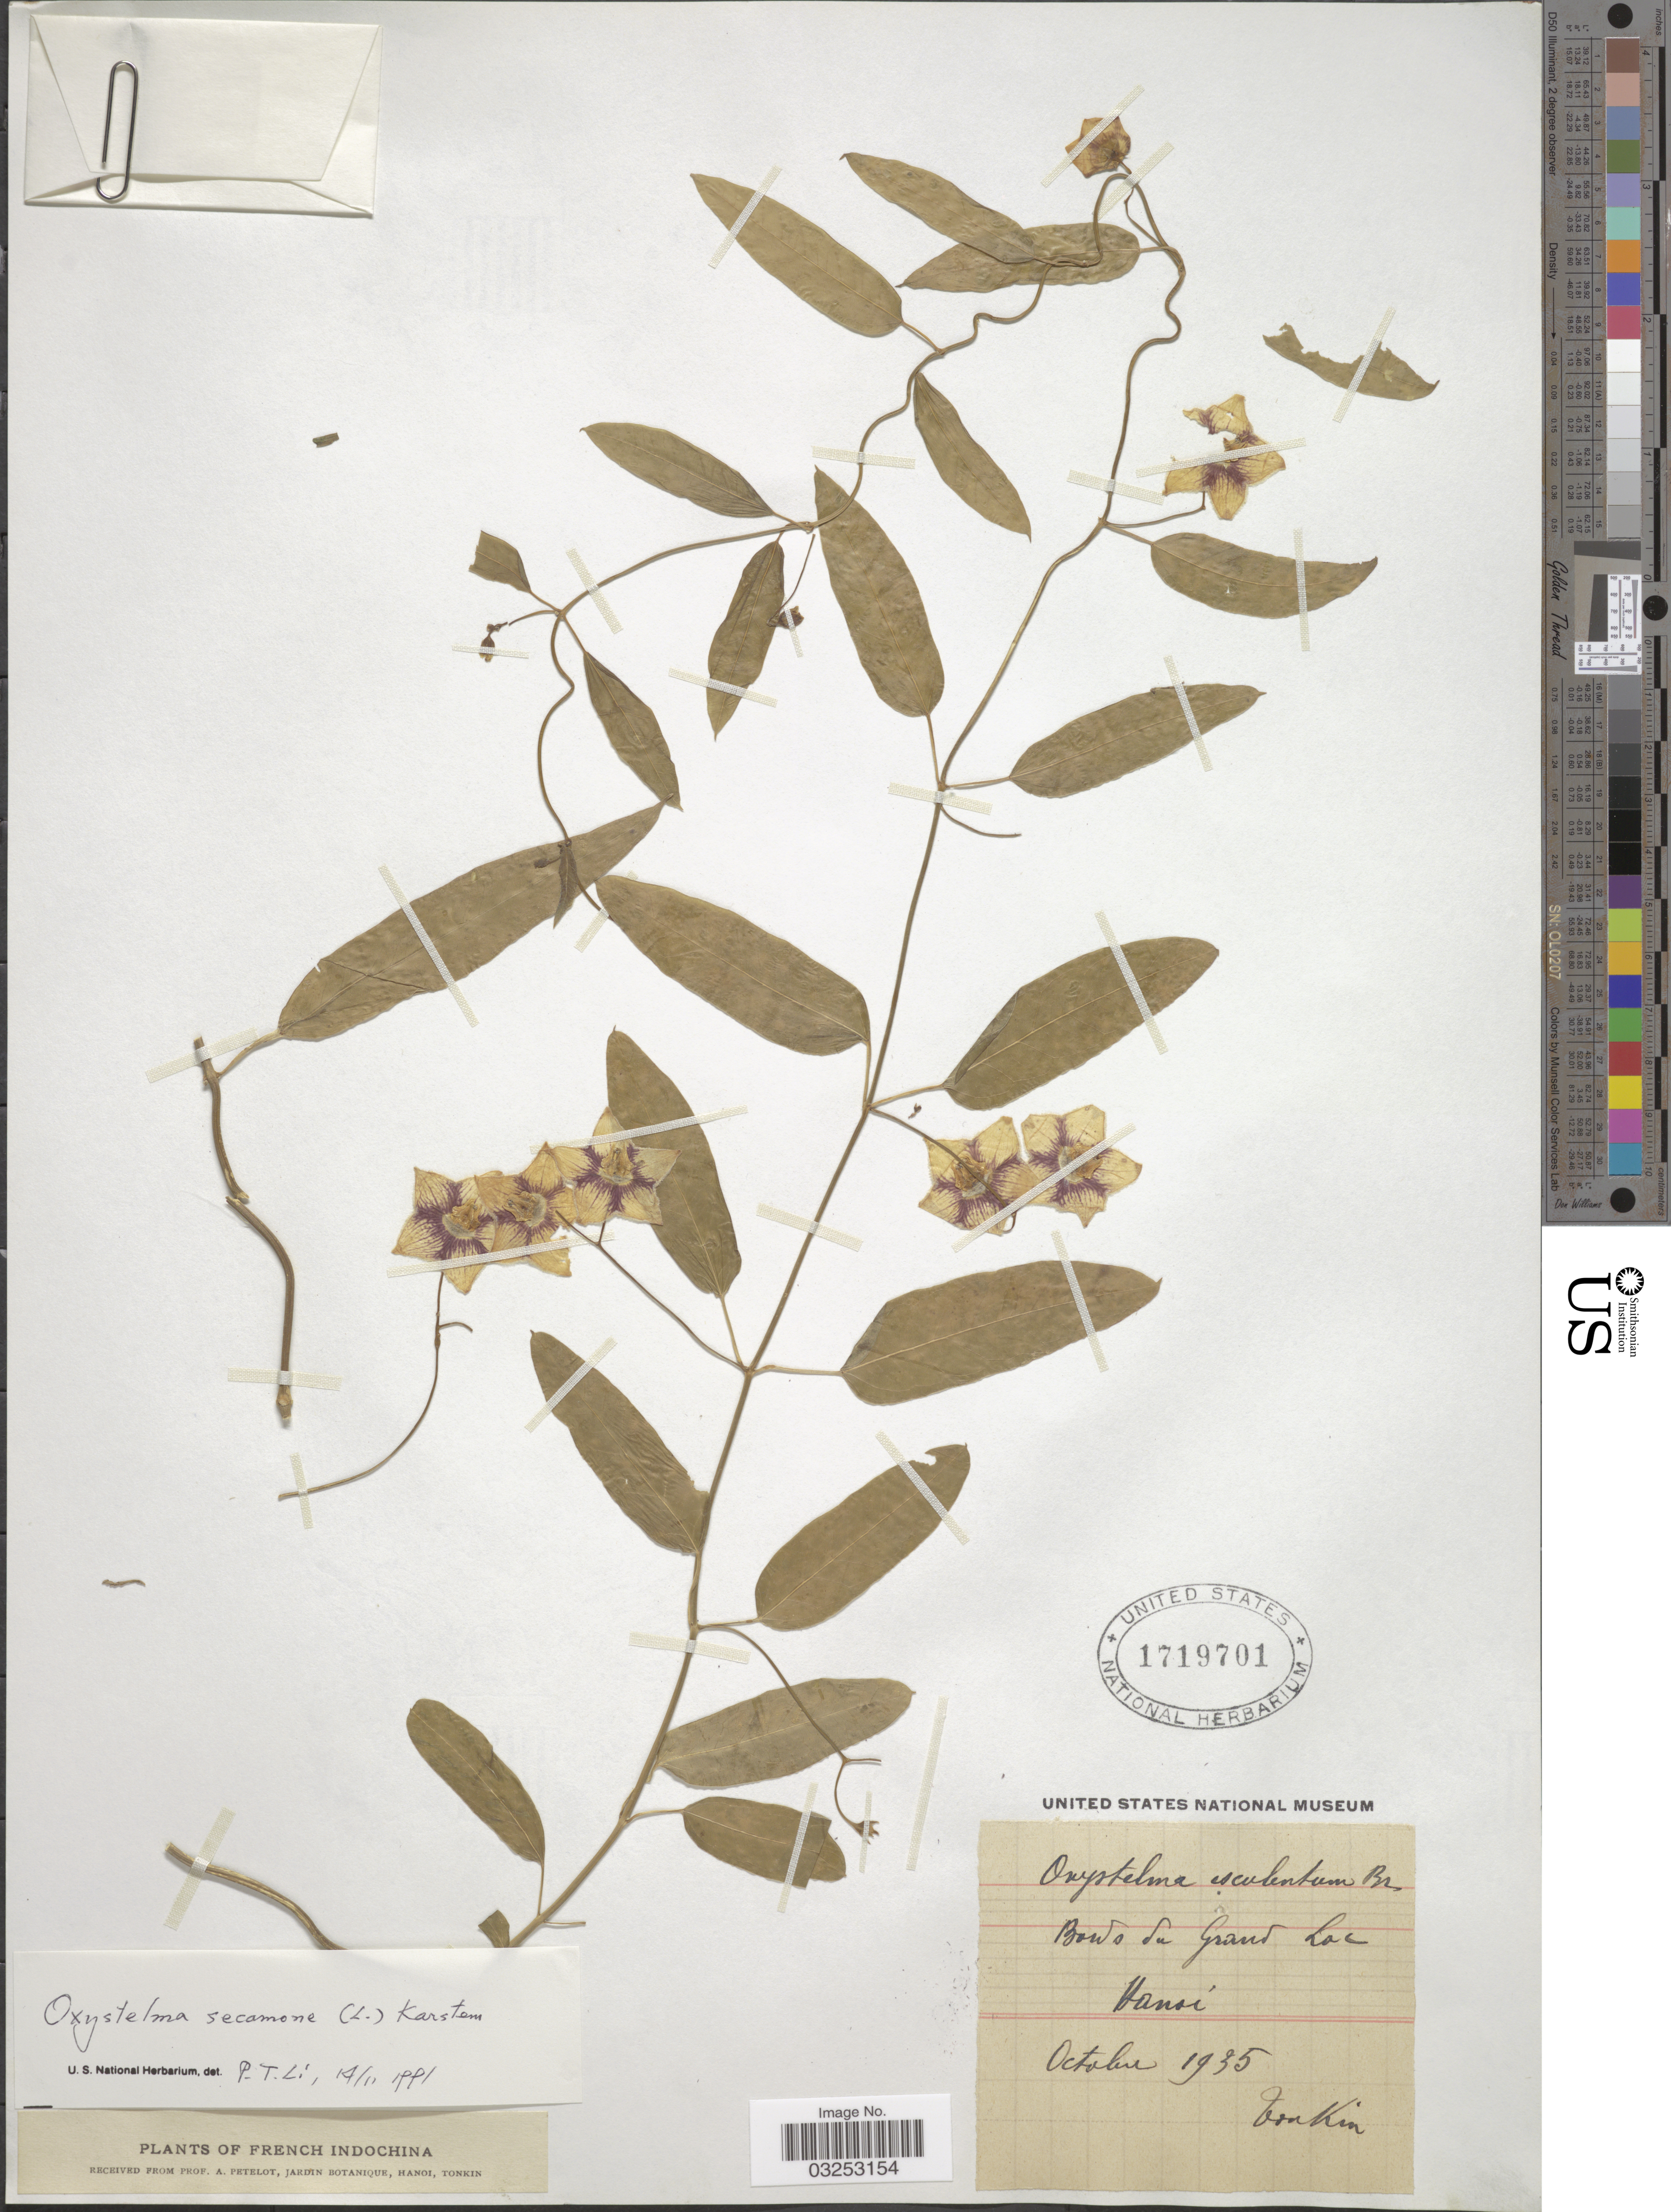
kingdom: Plantae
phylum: Tracheophyta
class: Magnoliopsida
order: Gentianales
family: Apocynaceae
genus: Oxystelma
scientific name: Oxystelma secamone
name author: K. Schum.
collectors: P. A. Pételot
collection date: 1935-10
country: Vietnam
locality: French Indochina, Bords du Grand Lac Hanoi.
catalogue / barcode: US 1719701